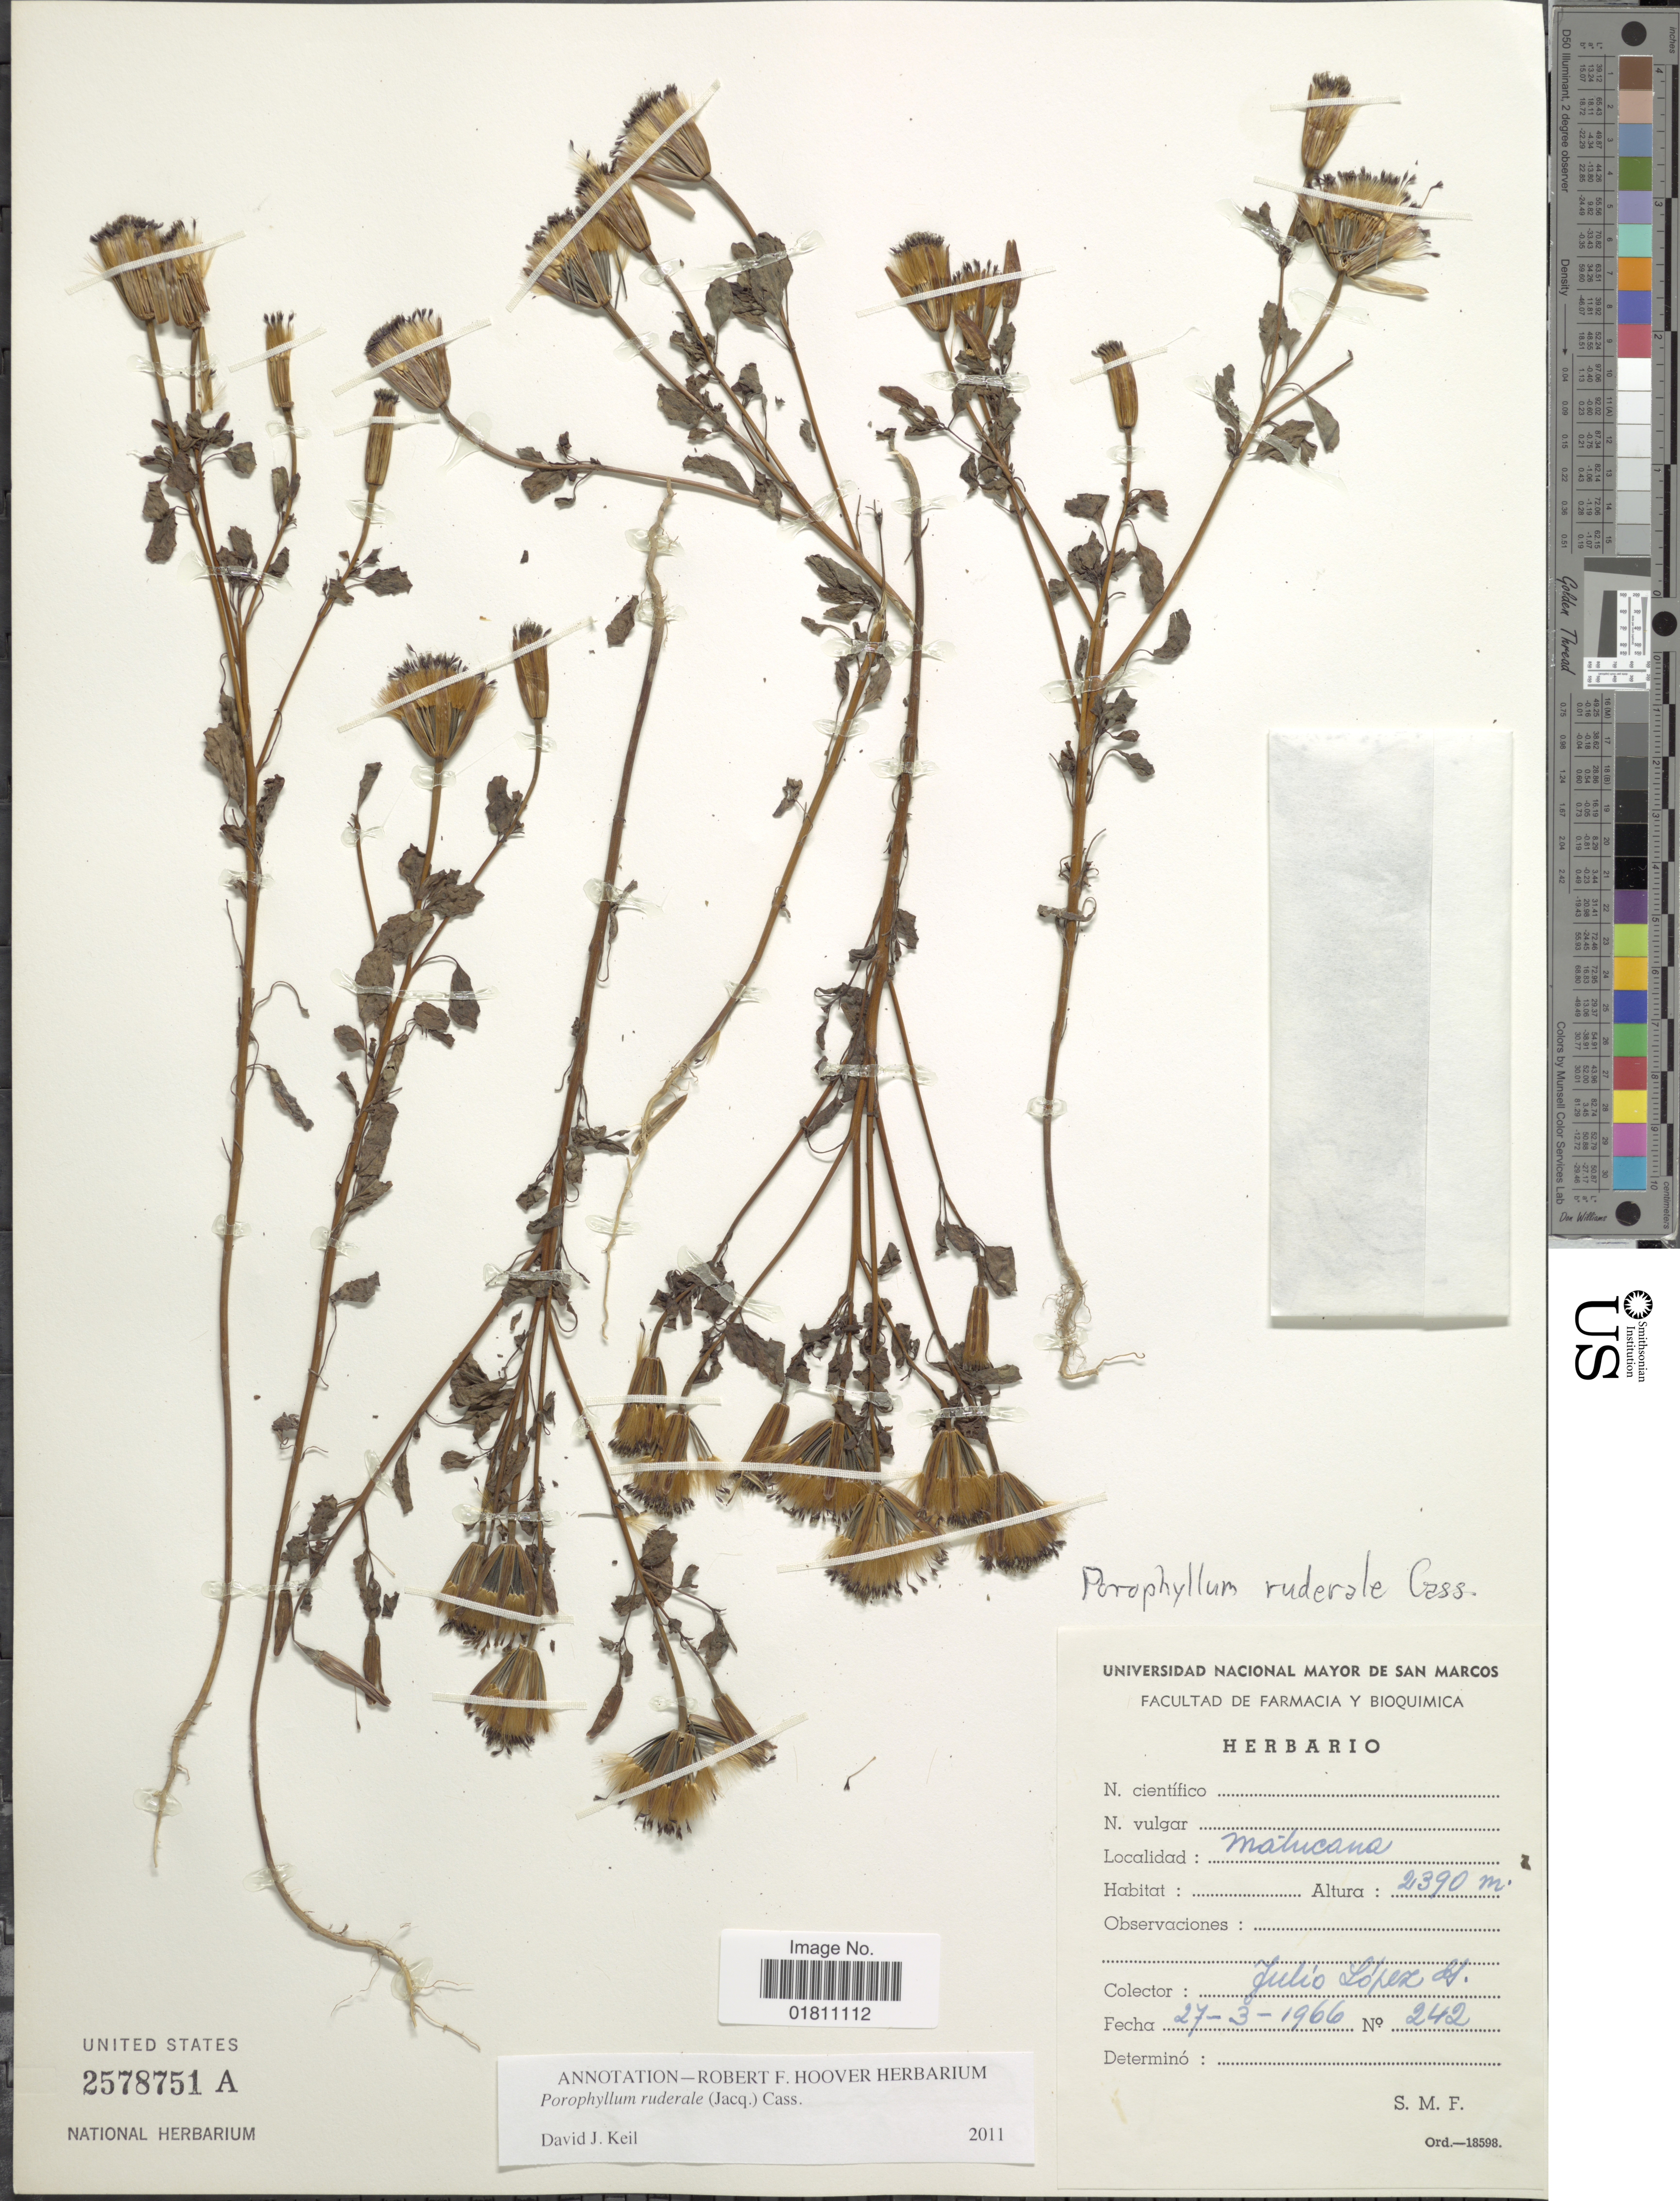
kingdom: Plantae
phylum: Tracheophyta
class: Magnoliopsida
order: Asterales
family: Asteraceae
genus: Porophyllum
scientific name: Porophyllum ruderale subsp. ruderale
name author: (Jacq.) Cass.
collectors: J. López G.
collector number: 242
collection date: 1966-03-27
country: Peru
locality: Matucana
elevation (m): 2390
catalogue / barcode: US 2578751A